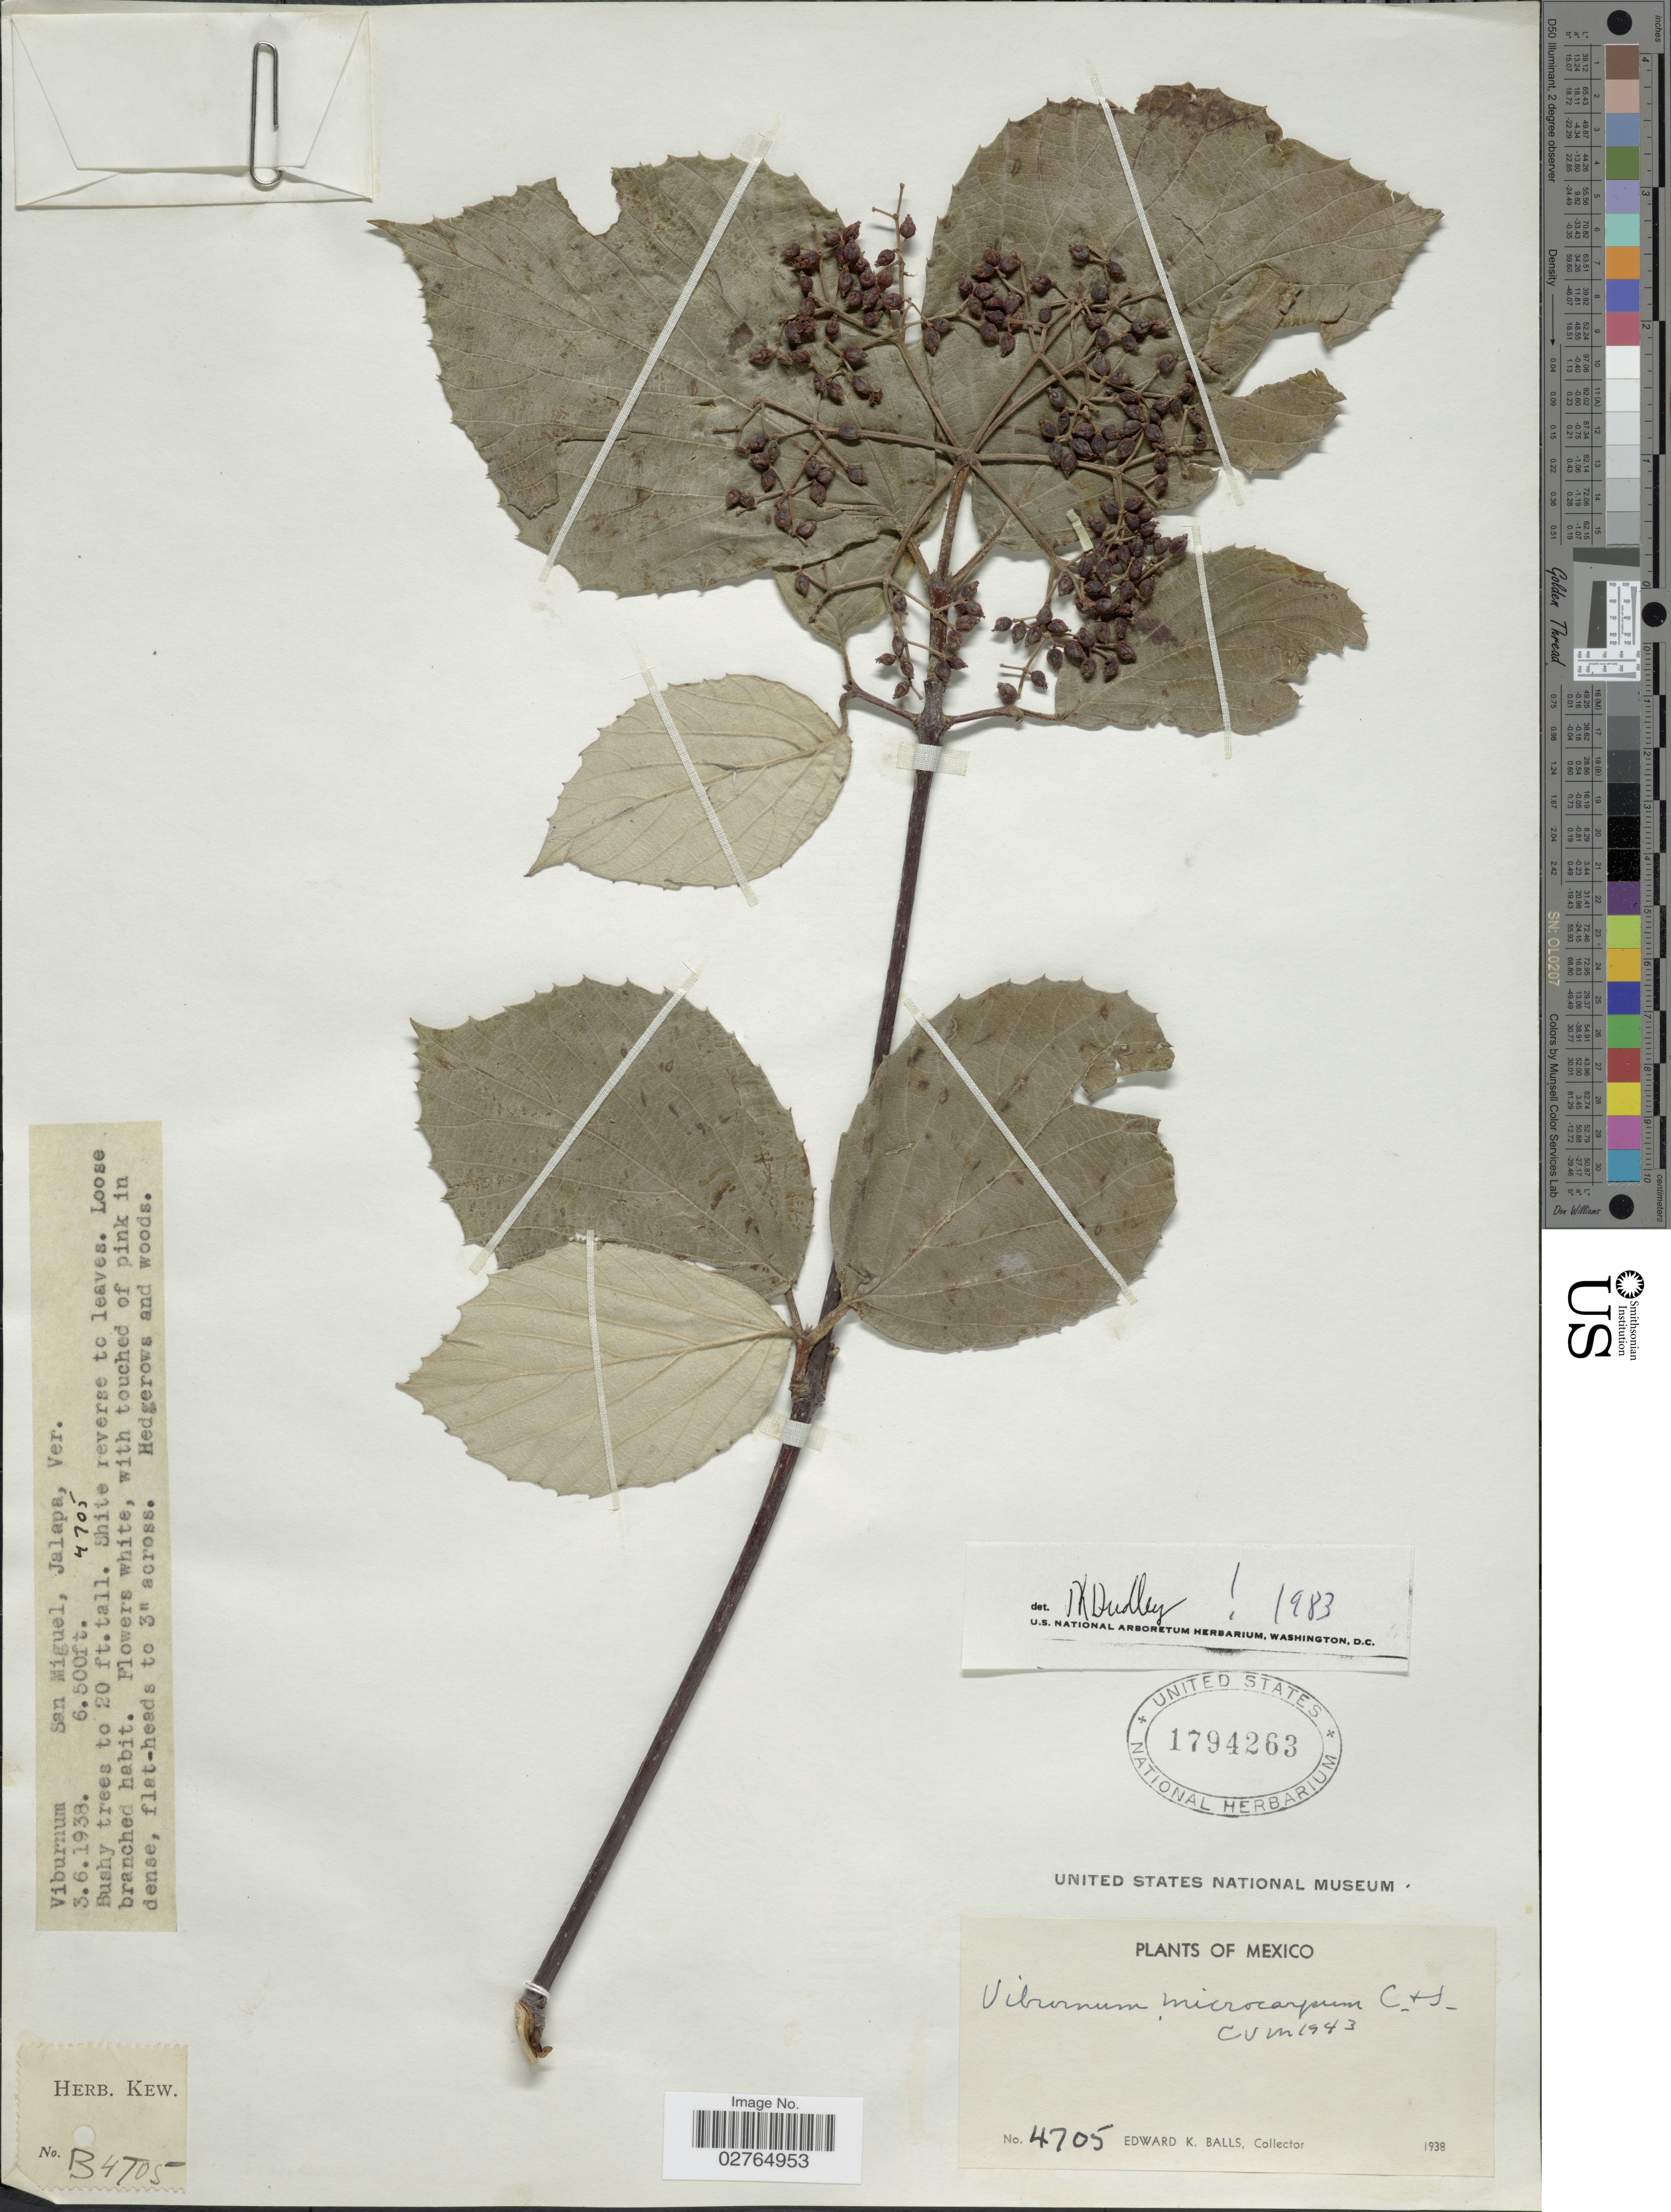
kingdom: Plantae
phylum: Tracheophyta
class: Magnoliopsida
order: Dipsacales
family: Viburnaceae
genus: Viburnum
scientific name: Viburnum microcarpum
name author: Schltdl. & Cham.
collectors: E. K. Balls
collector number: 4705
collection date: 1938-06-03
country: Mexico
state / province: Veracruz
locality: San Miguel, Jalapa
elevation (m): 1981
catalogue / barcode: US 1794263